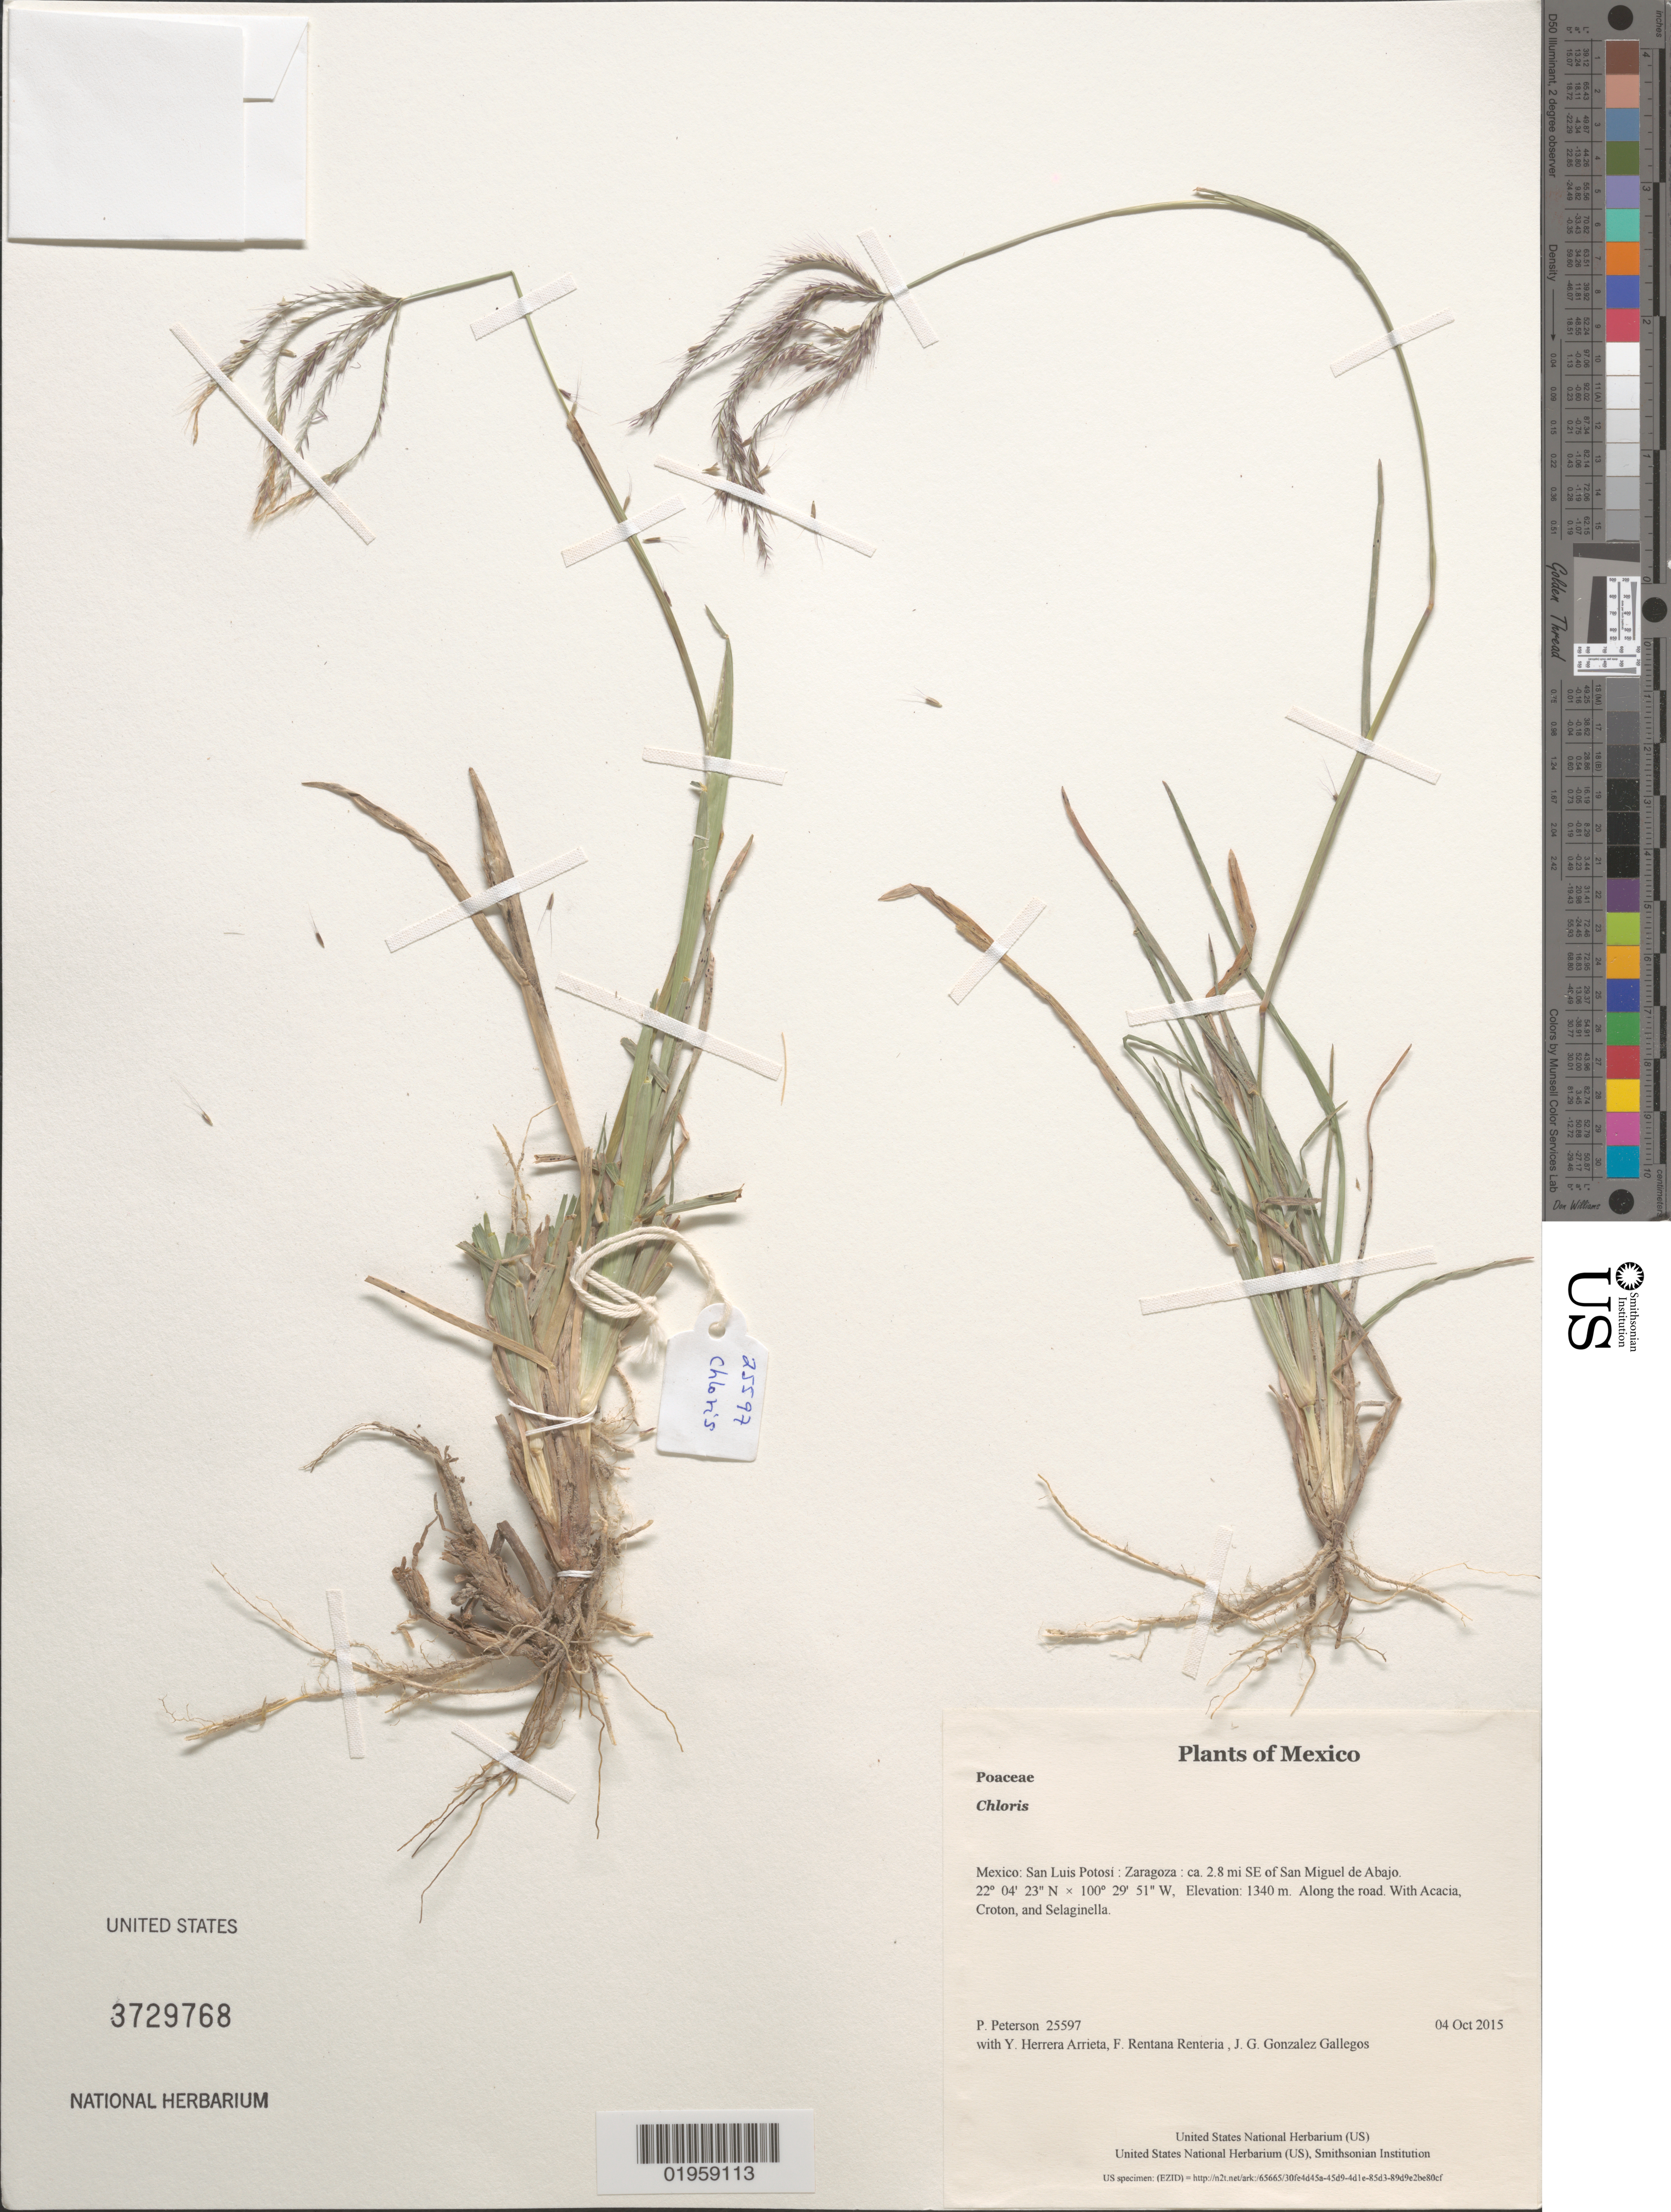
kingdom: Plantae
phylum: Tracheophyta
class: Liliopsida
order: Poales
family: Poaceae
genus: Chloris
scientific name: Chloris sp.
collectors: P. M. Peterson, Y. Herrera Arrieta, F. Rentana Renteria & J. G. Gonzalez Gallegos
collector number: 25597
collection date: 2015-10-04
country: Mexico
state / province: San Luis Potosí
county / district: Zaragoza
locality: ca. 2.8 mi SE of San Miguel de Abajo.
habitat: Along the road.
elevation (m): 1340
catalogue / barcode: US 3729768